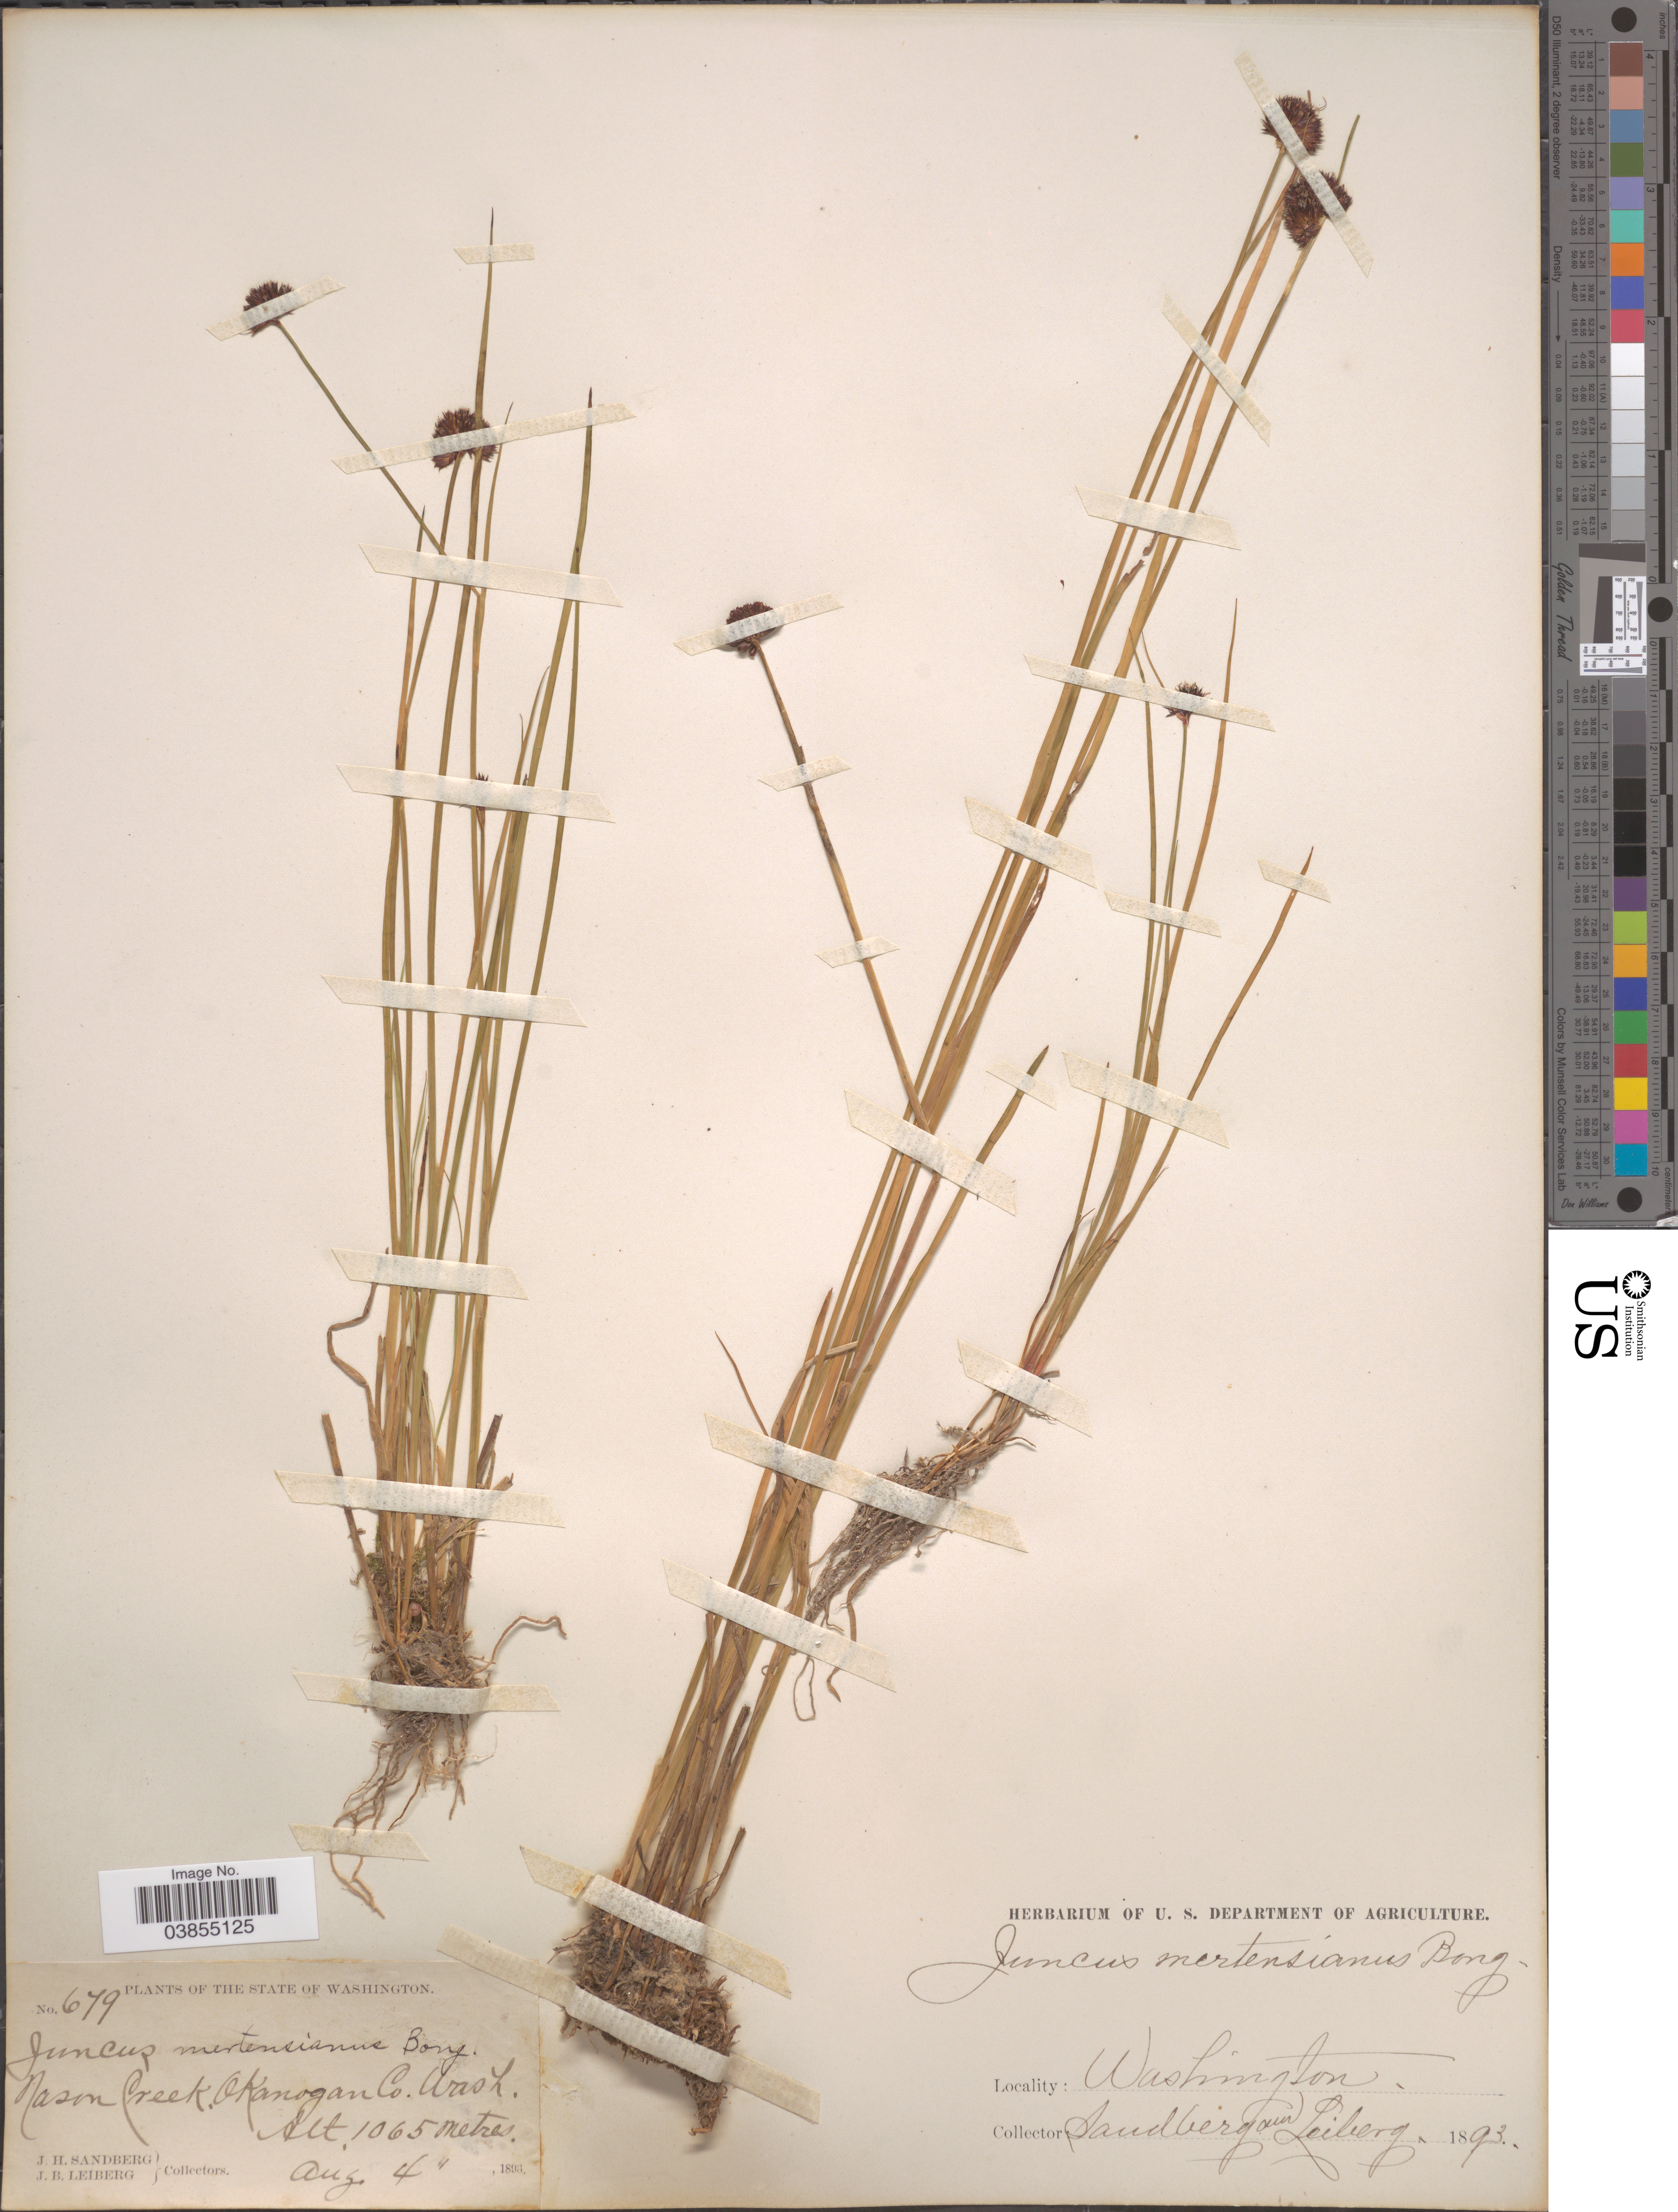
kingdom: Plantae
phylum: Tracheophyta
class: Liliopsida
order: Poales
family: Juncaceae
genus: Juncus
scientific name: Juncus mertensianus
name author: Bong.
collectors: J. H. Sandberg & J. B. Leiberg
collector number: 679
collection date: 1893-08-04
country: United States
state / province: Washington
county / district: Okanogan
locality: Nason Creek, Okanogan Co.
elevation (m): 1065